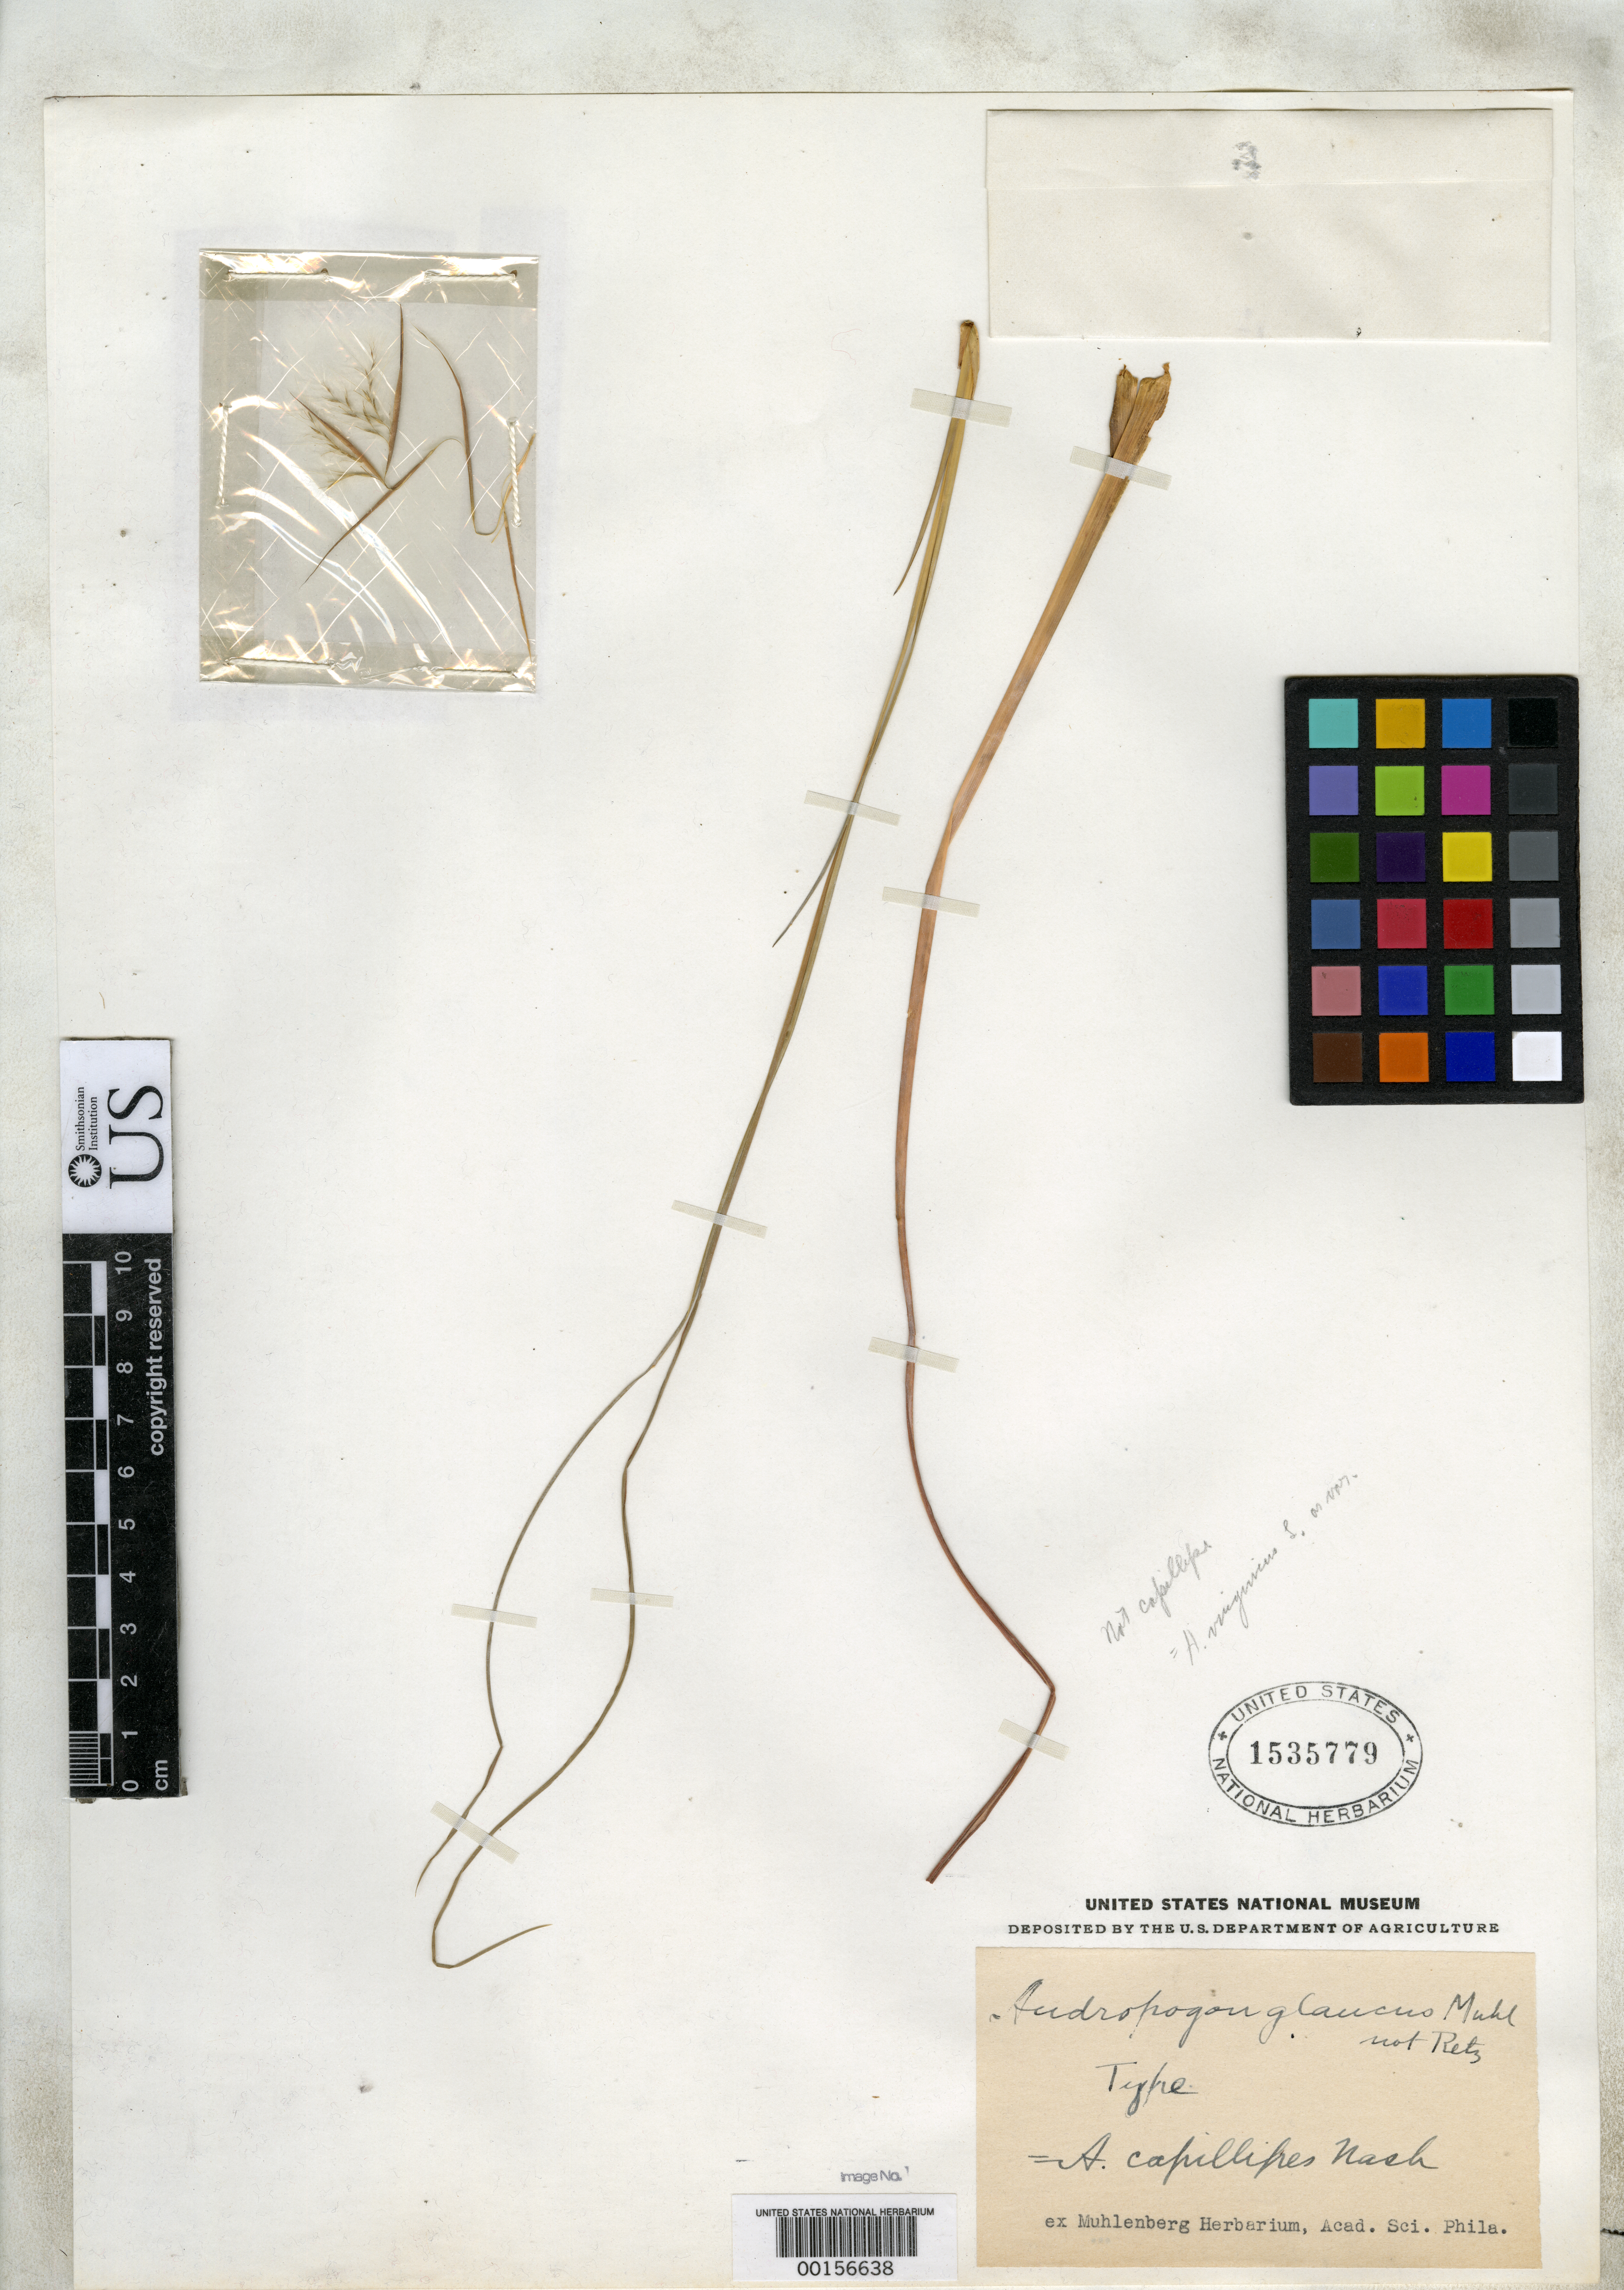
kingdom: Plantae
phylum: Tracheophyta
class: Liliopsida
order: Poales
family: Poaceae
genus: Andropogon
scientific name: Andropogon glaucus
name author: Muhl.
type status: Type Fragment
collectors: ex herb. Muhlenberg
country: United States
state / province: South Carolina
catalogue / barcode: US 1535779